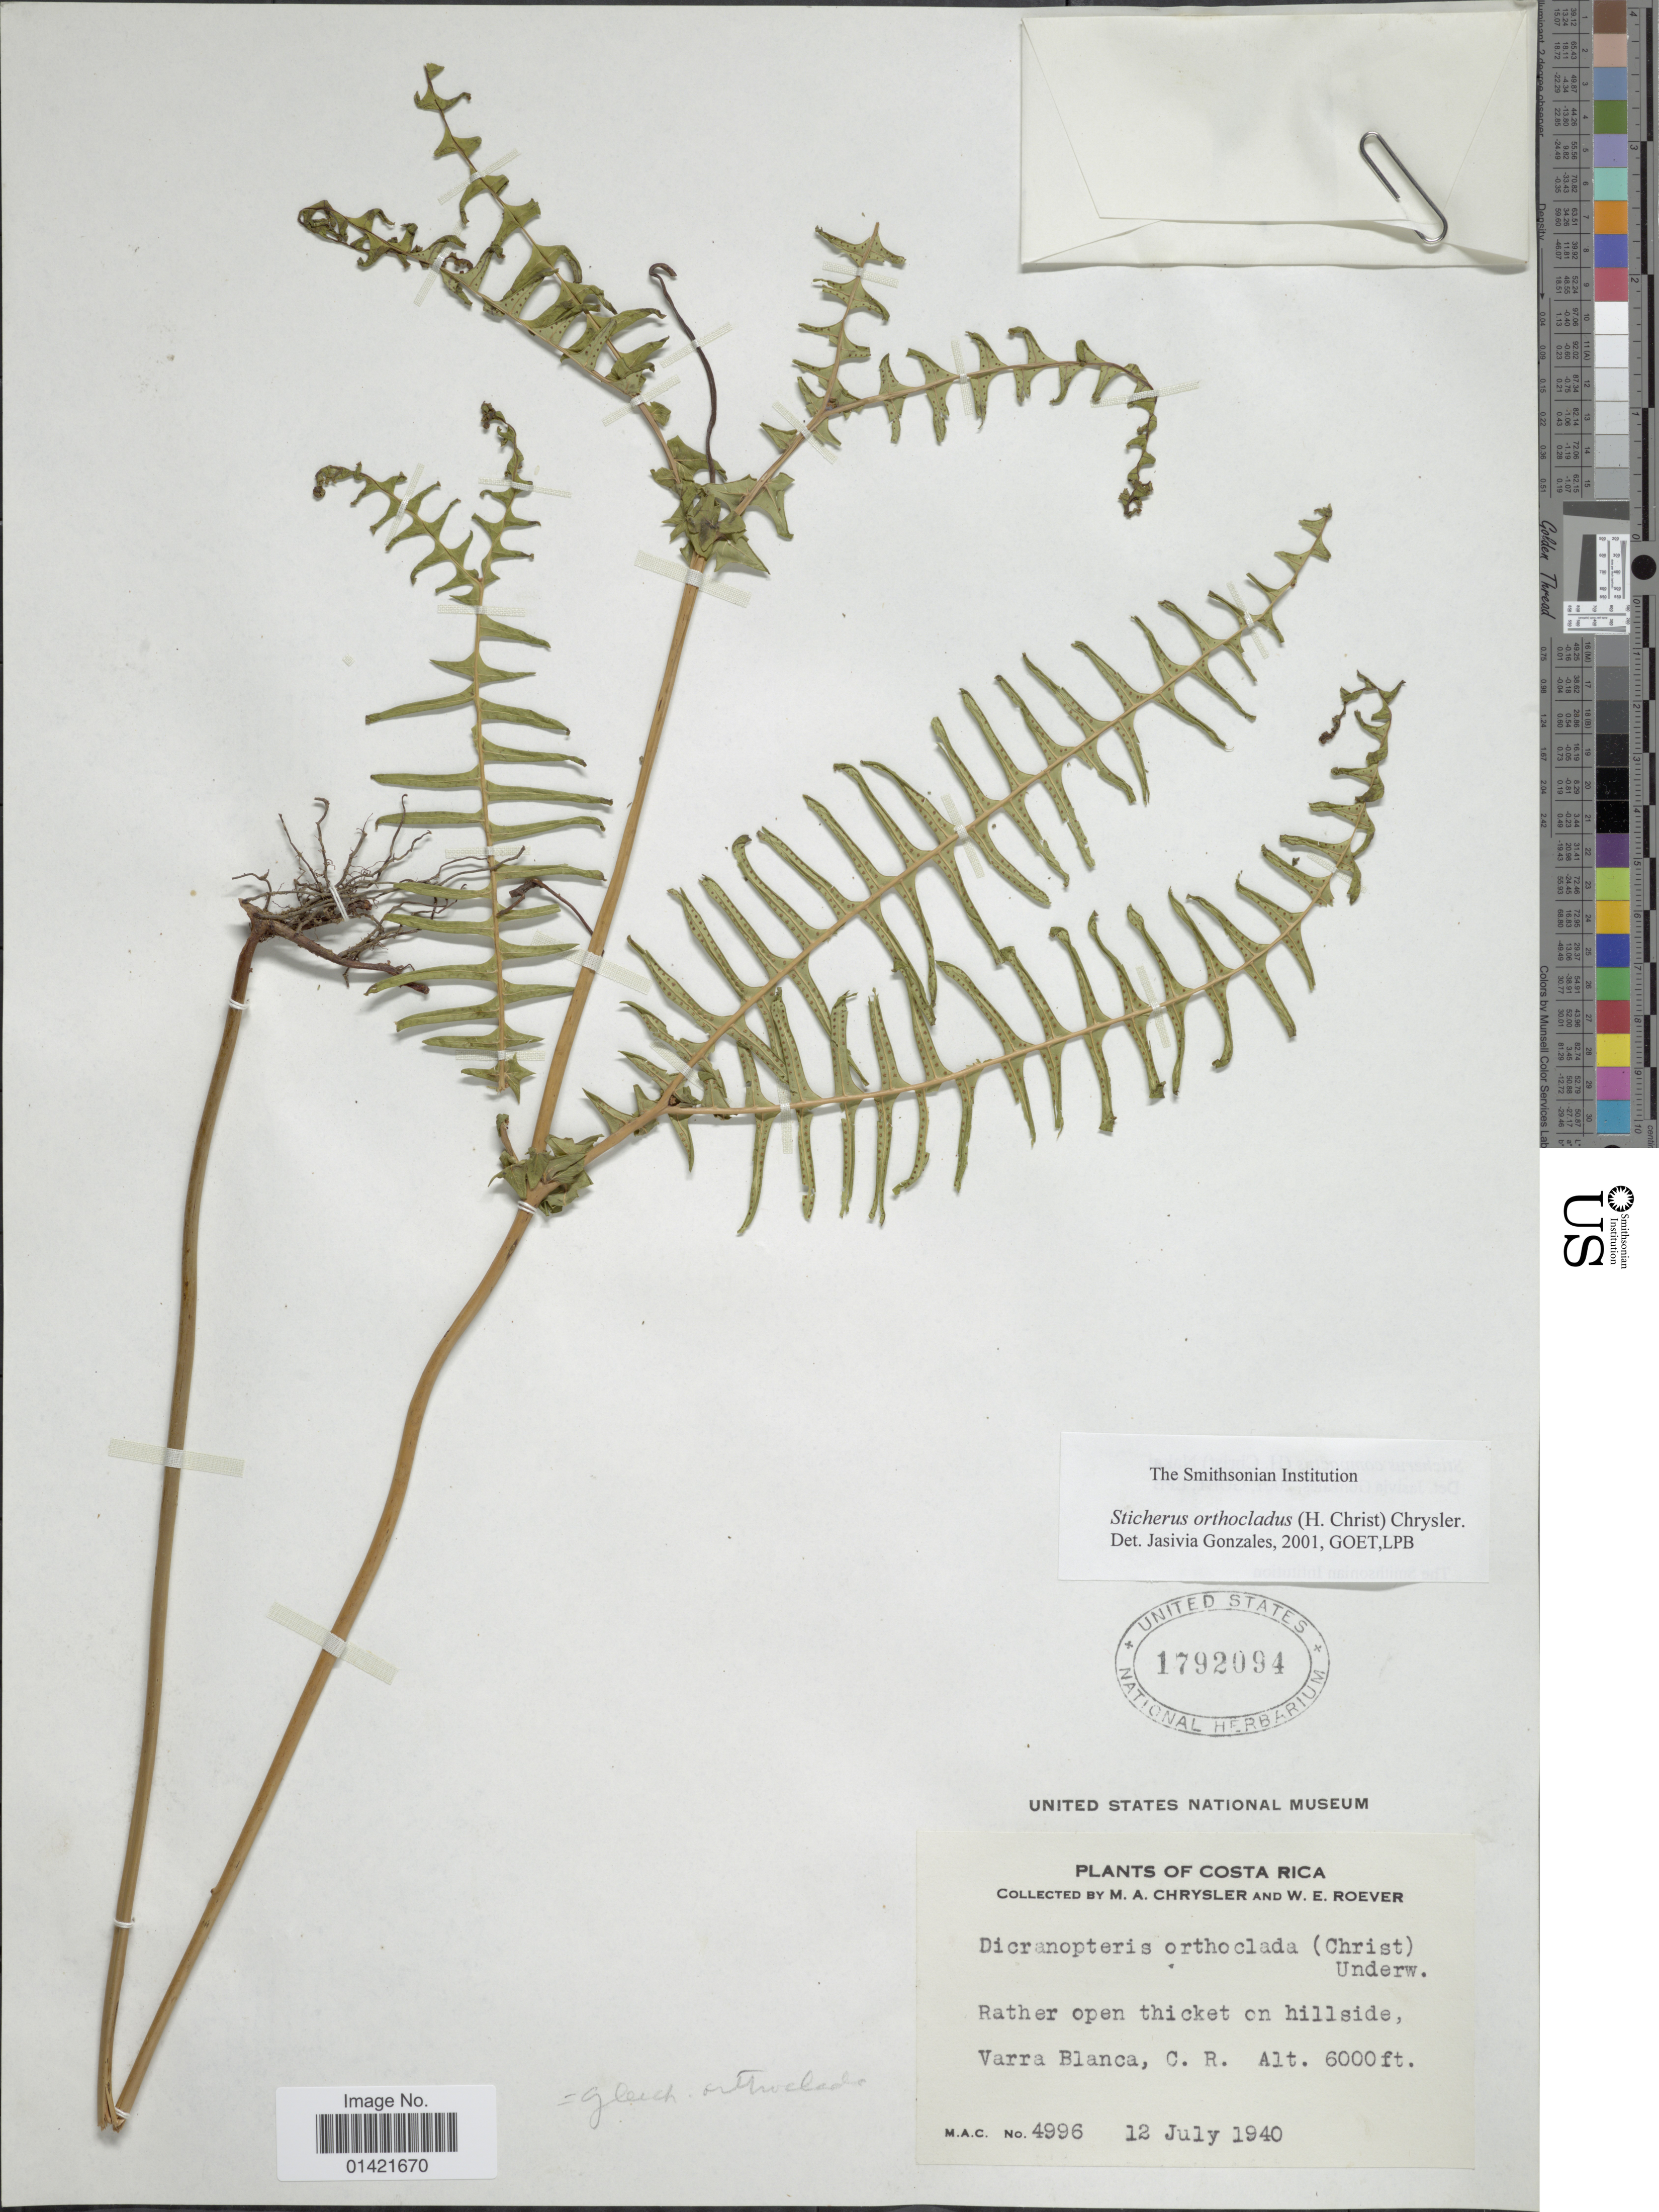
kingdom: Plantae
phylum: Tracheophyta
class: Polypodiopsida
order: Gleicheniales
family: Gleicheniaceae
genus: Sticherus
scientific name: Sticherus orthocladus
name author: (Christ) Chrysler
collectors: M. A. Chrysler & W. Roever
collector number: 4996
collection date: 1940-07-12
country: Costa Rica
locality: Varra Blanca, C. R.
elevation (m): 1829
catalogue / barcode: US 1792094